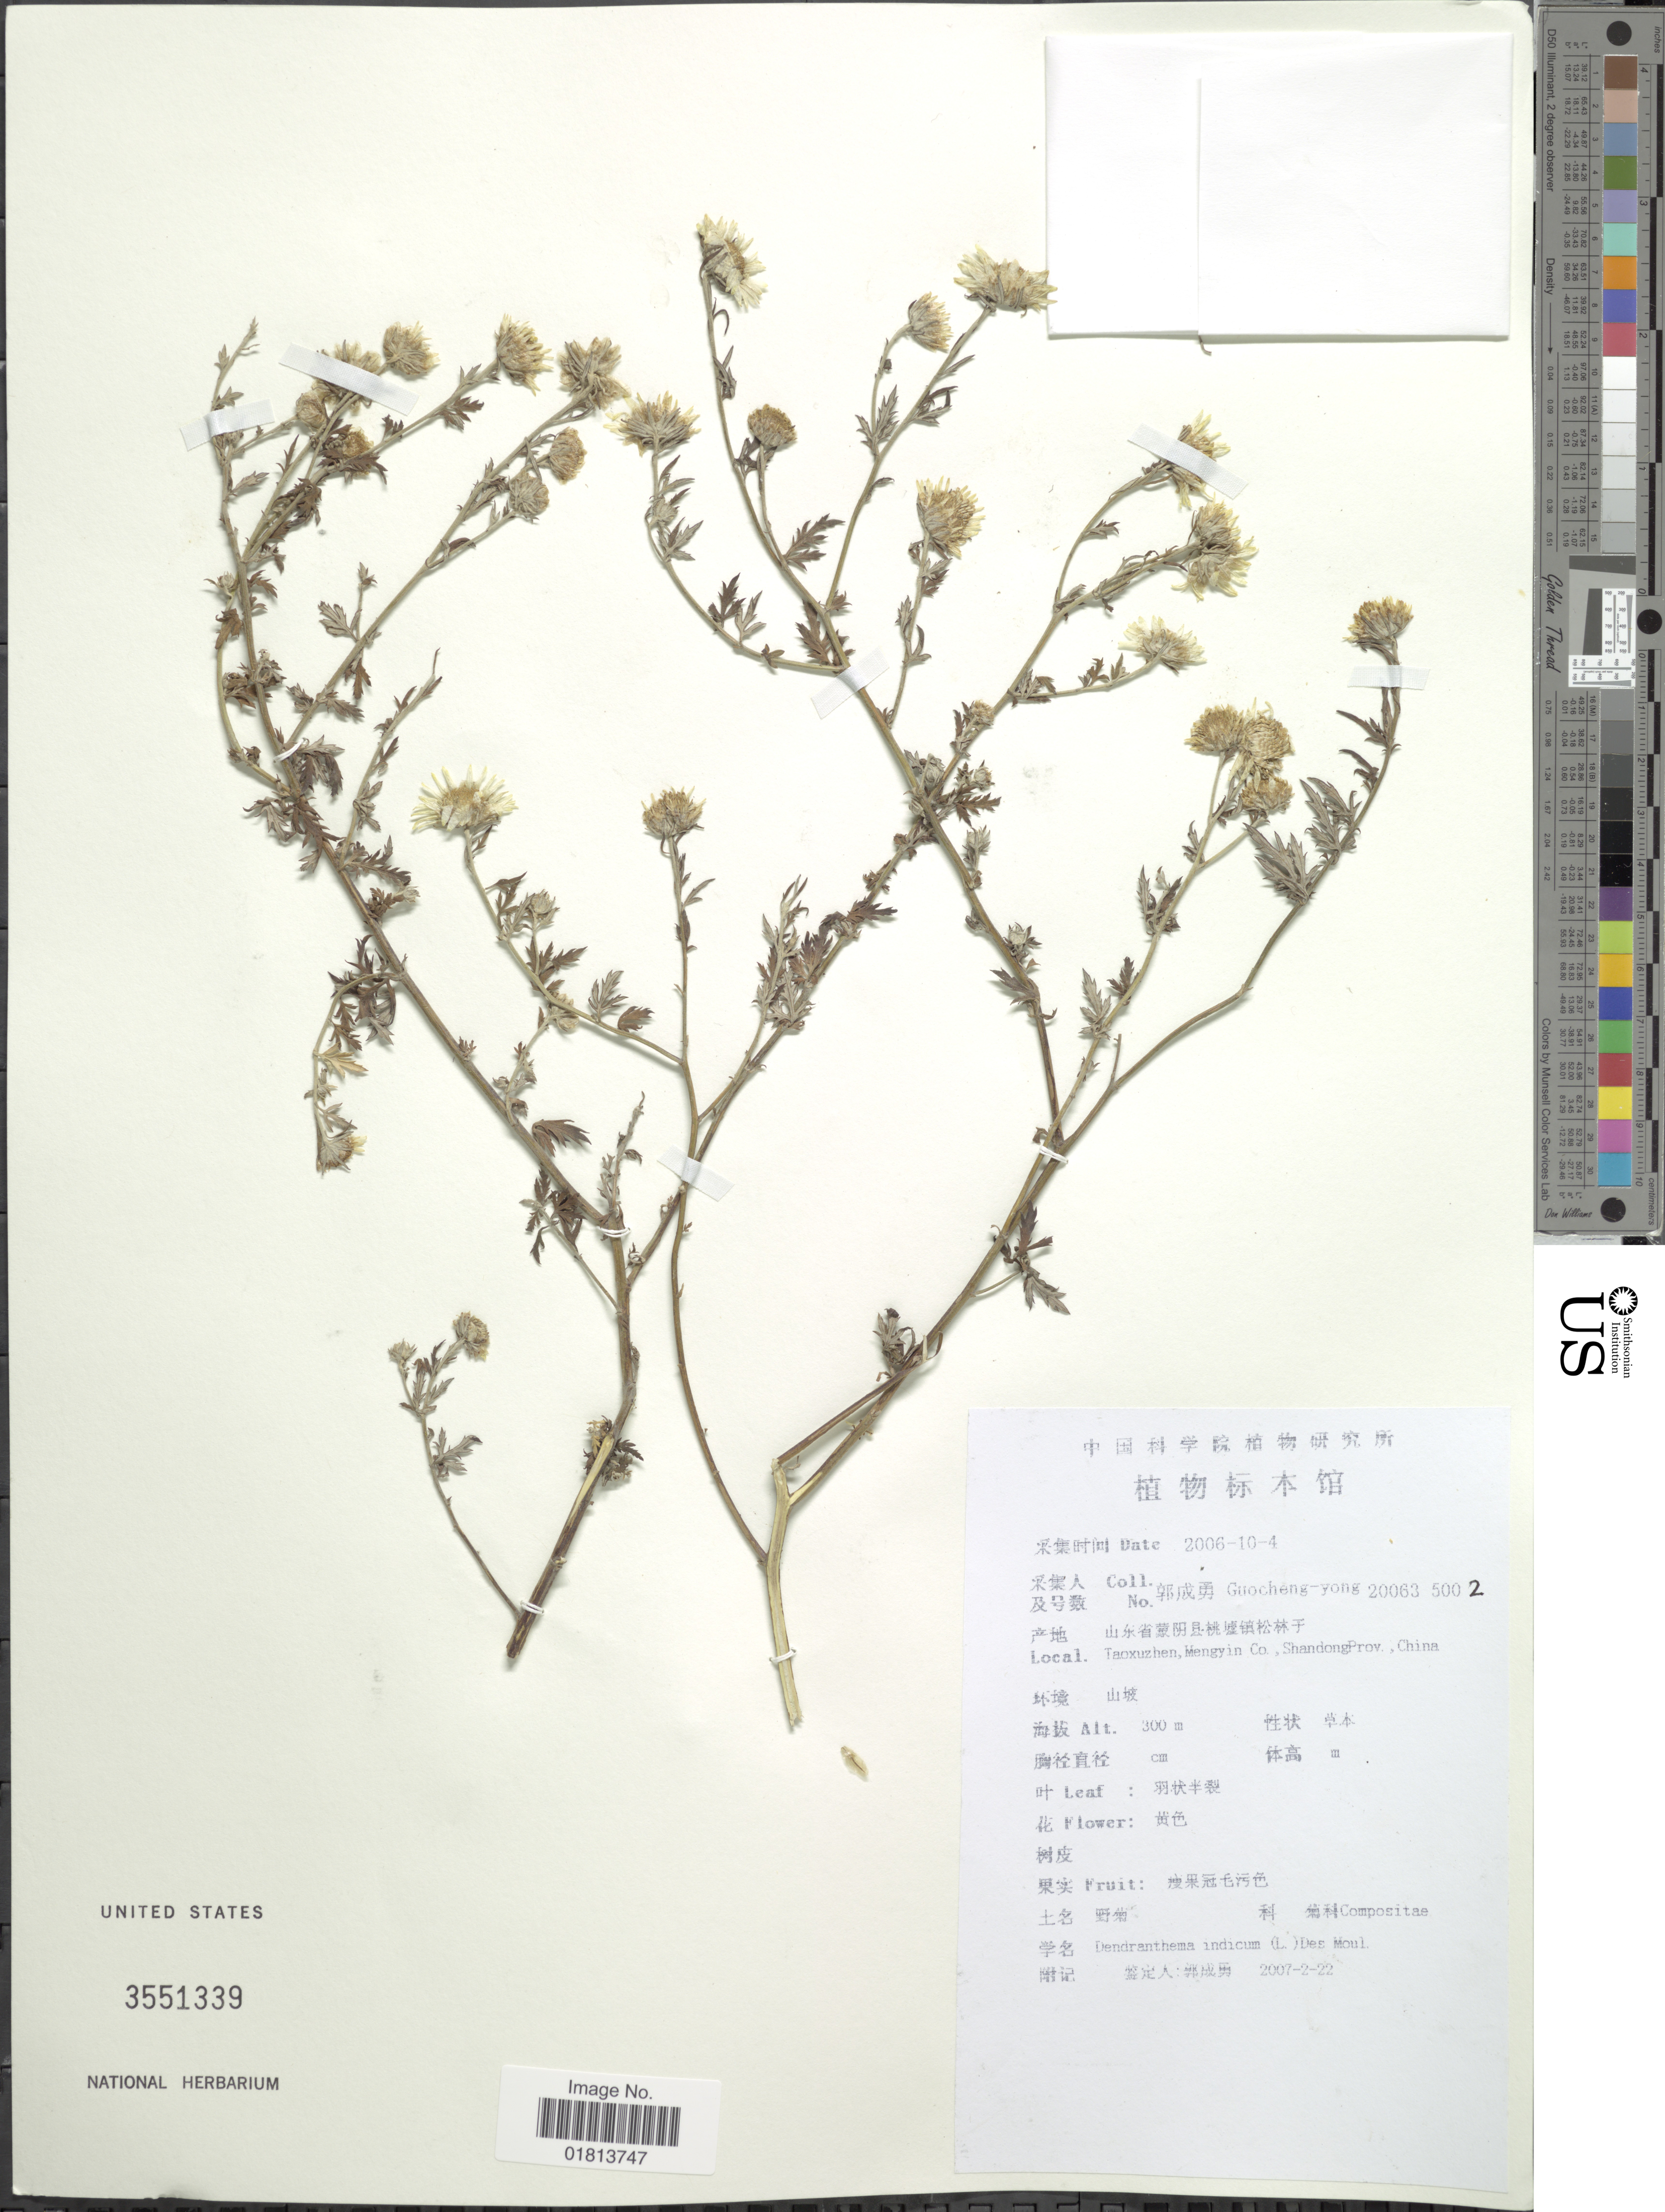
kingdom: Plantae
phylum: Tracheophyta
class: Magnoliopsida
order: Asterales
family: Asteraceae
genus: Dendranthema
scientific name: Dendranthema indicum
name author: (L.) Des Moul.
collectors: Guo cheng-yong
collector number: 200635002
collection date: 2006-10-04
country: China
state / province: Shandong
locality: Taoxuzhen, Mengyin Co. Shandong Prov., China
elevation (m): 300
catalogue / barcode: US 3551339